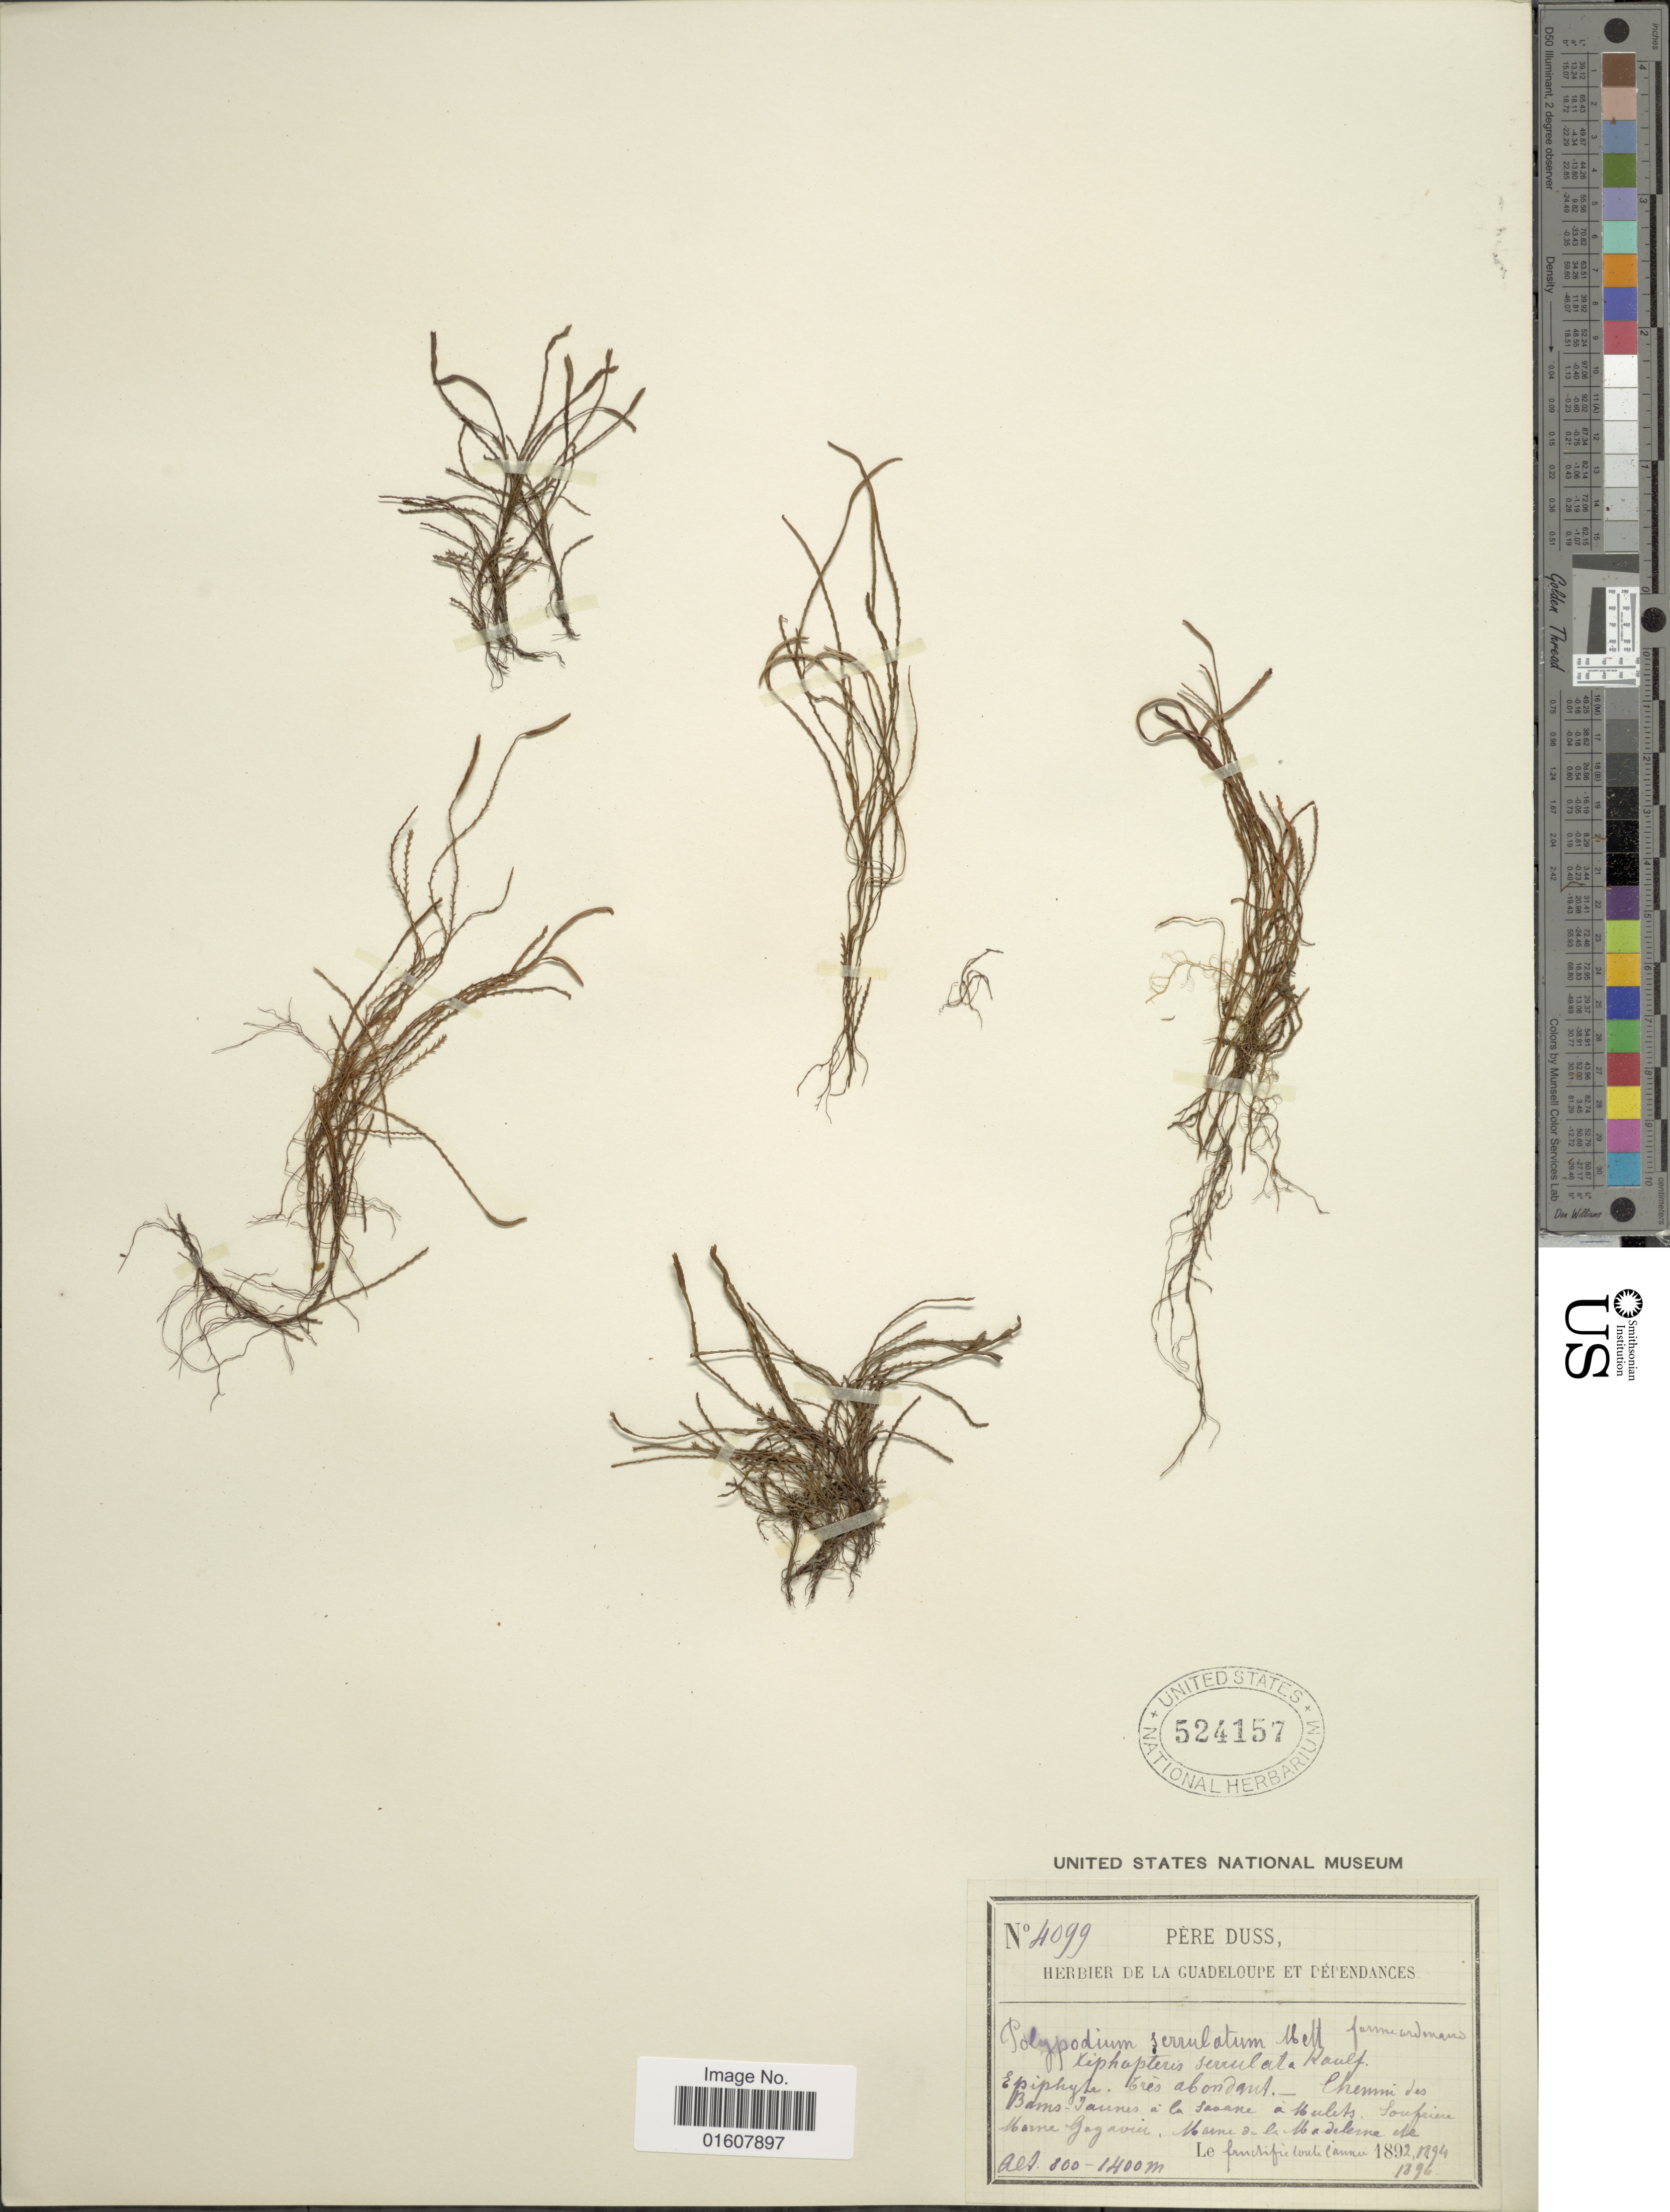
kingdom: Plantae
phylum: Tracheophyta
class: Polypodiopsida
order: Polypodiales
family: Polypodiaceae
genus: Cochlidium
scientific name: Cochlidium serrulatum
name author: (Sw.) L.E. Bishop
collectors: Père Duss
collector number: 4099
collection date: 1892/1896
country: Guadeloupe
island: Leeward Is.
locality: Chemin des Bains-Jaunes a la Savane à Mulets. Soufrière Morne Goyavier, Morne de la Madeleine etc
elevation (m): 800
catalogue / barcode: US 524157